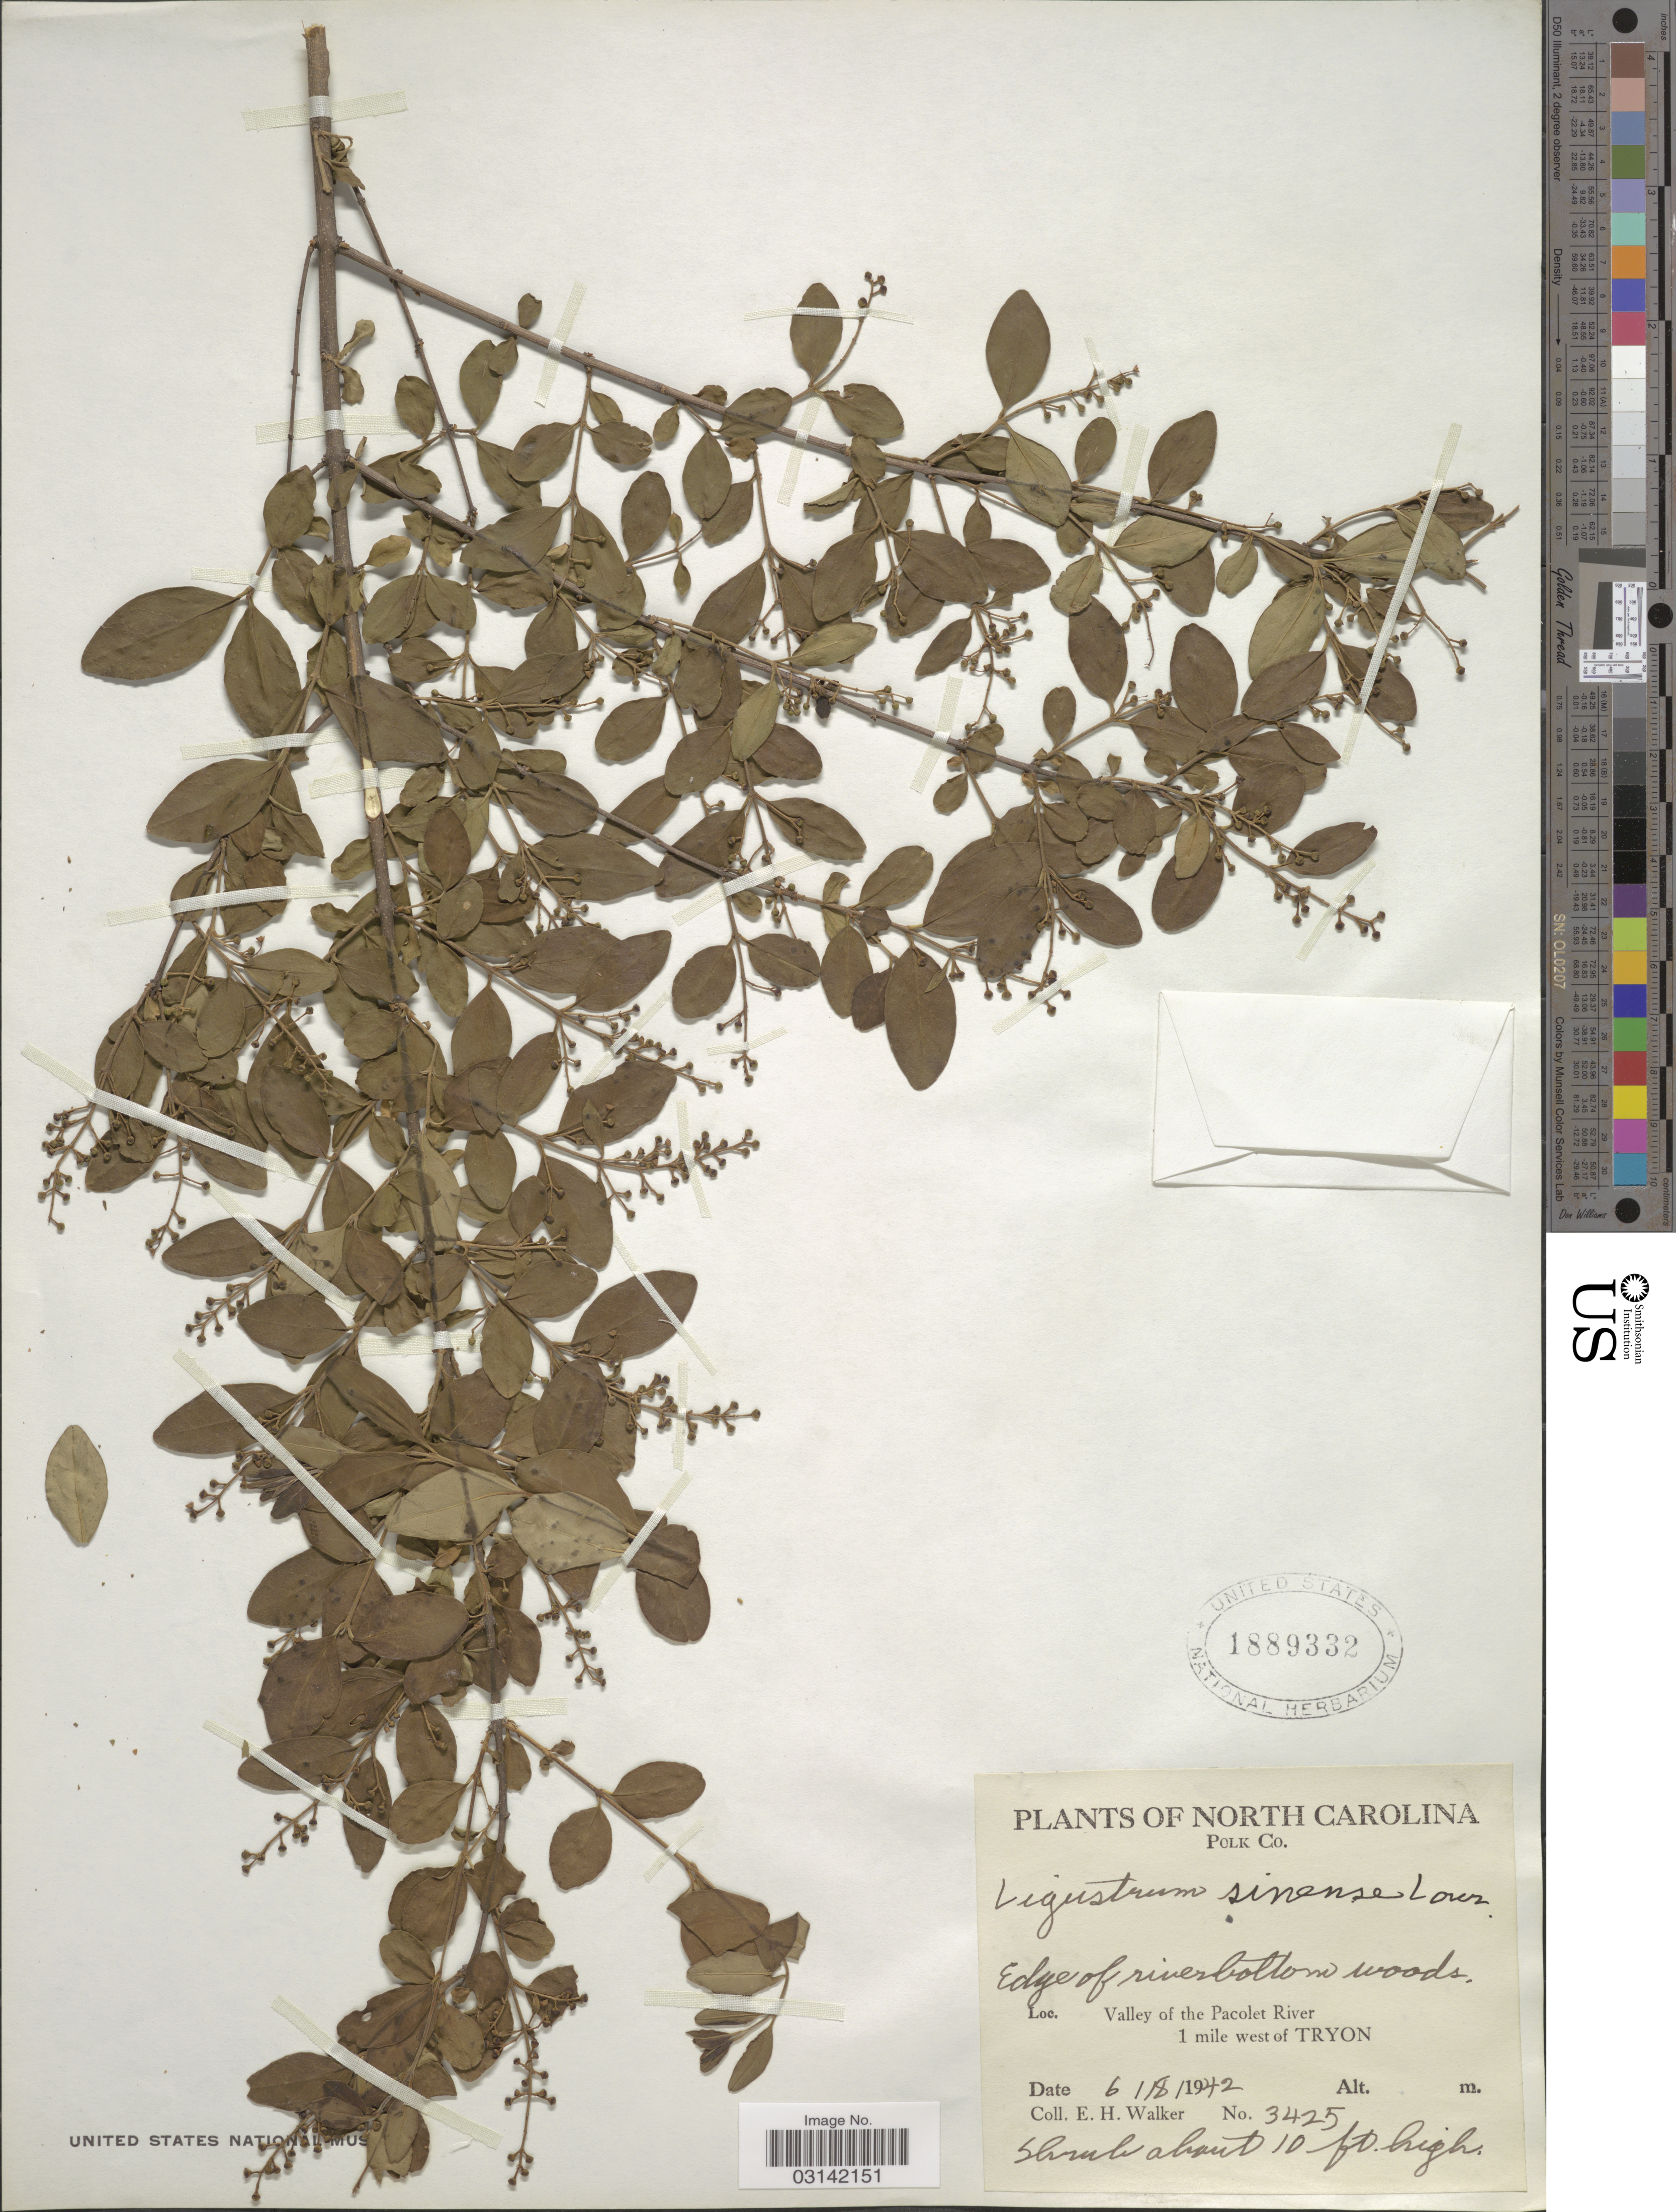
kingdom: Plantae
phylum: Tracheophyta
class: Magnoliopsida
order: Lamiales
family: Oleaceae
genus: Ligustrum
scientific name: Ligustrum sinense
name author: Lour.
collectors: E. H. Walker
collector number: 3425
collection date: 1942-06-18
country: United States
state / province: North Carolina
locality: Polk Co., Valley of the Pacolet River, 1 mile west of Tryon.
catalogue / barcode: US 1889332